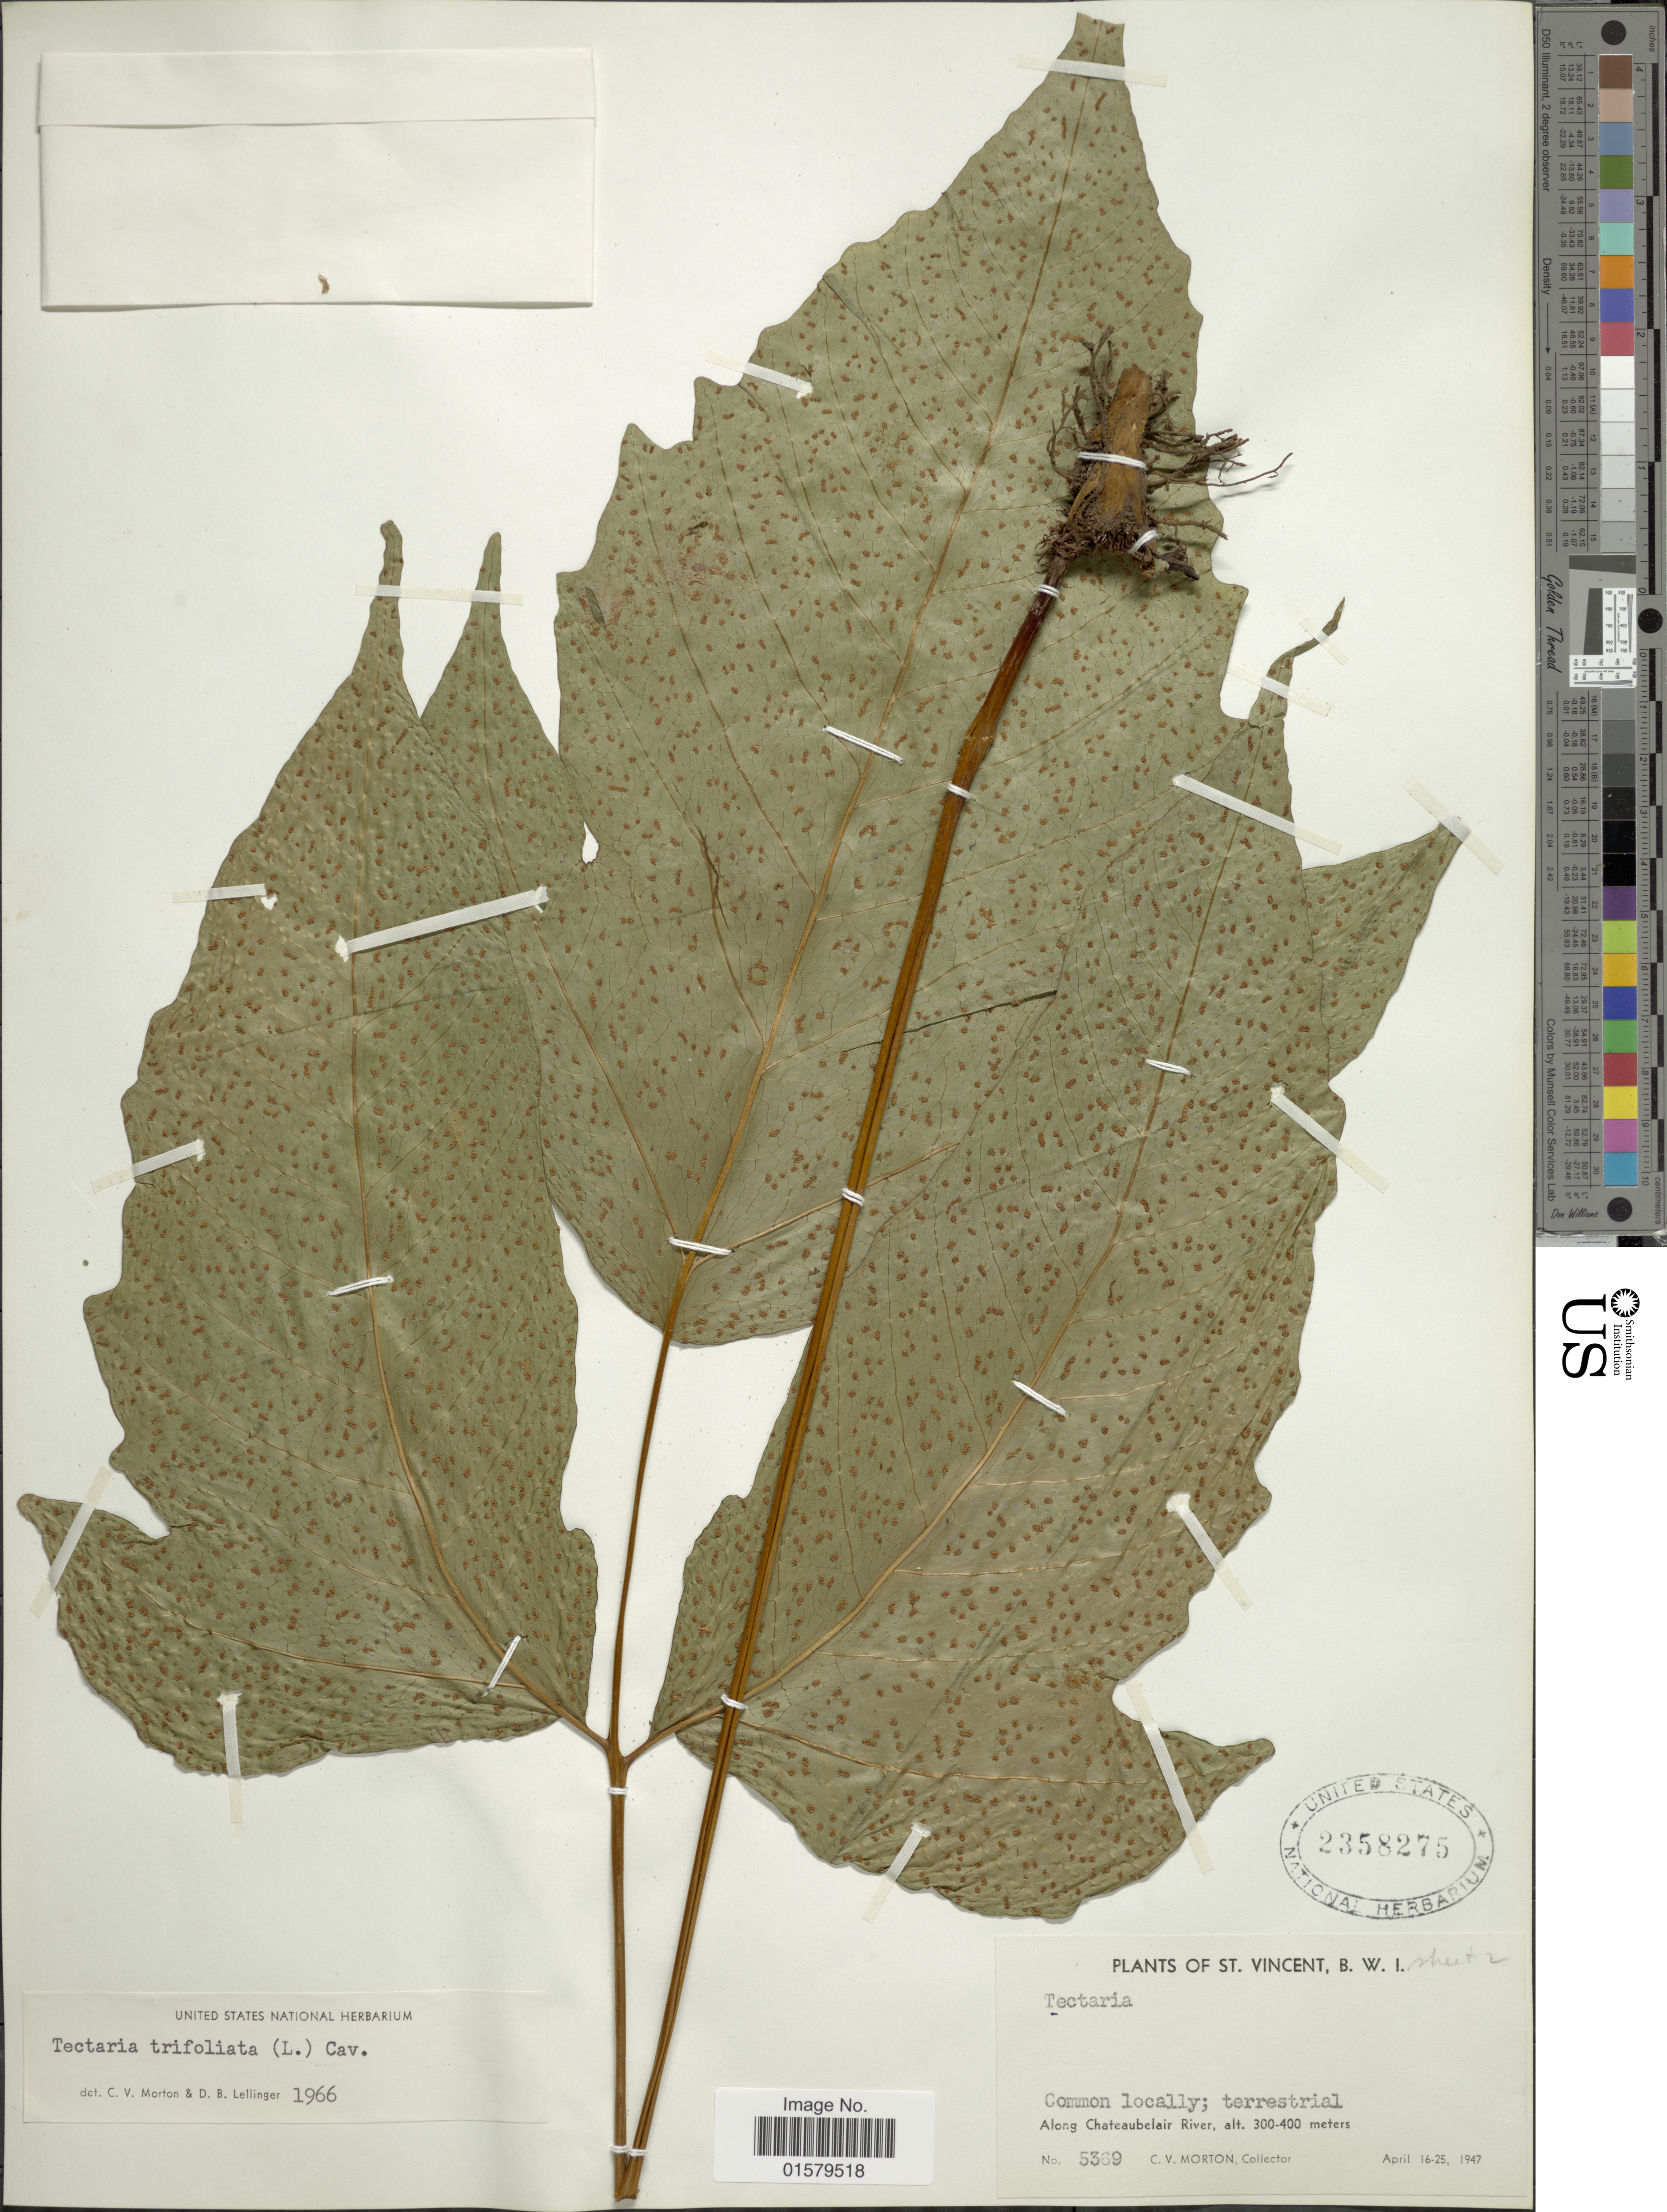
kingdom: Plantae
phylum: Tracheophyta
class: Polypodiopsida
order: Polypodiales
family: Tectariaceae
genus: Tectaria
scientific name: Tectaria trifoliata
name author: (L.) Cav.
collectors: C. V. Morton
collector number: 5369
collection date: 1947-04-16/1947-04-25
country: St. Vincent - Grenadines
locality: St. Vincent, along Chateaubelair River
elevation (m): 300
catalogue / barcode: US 2358275